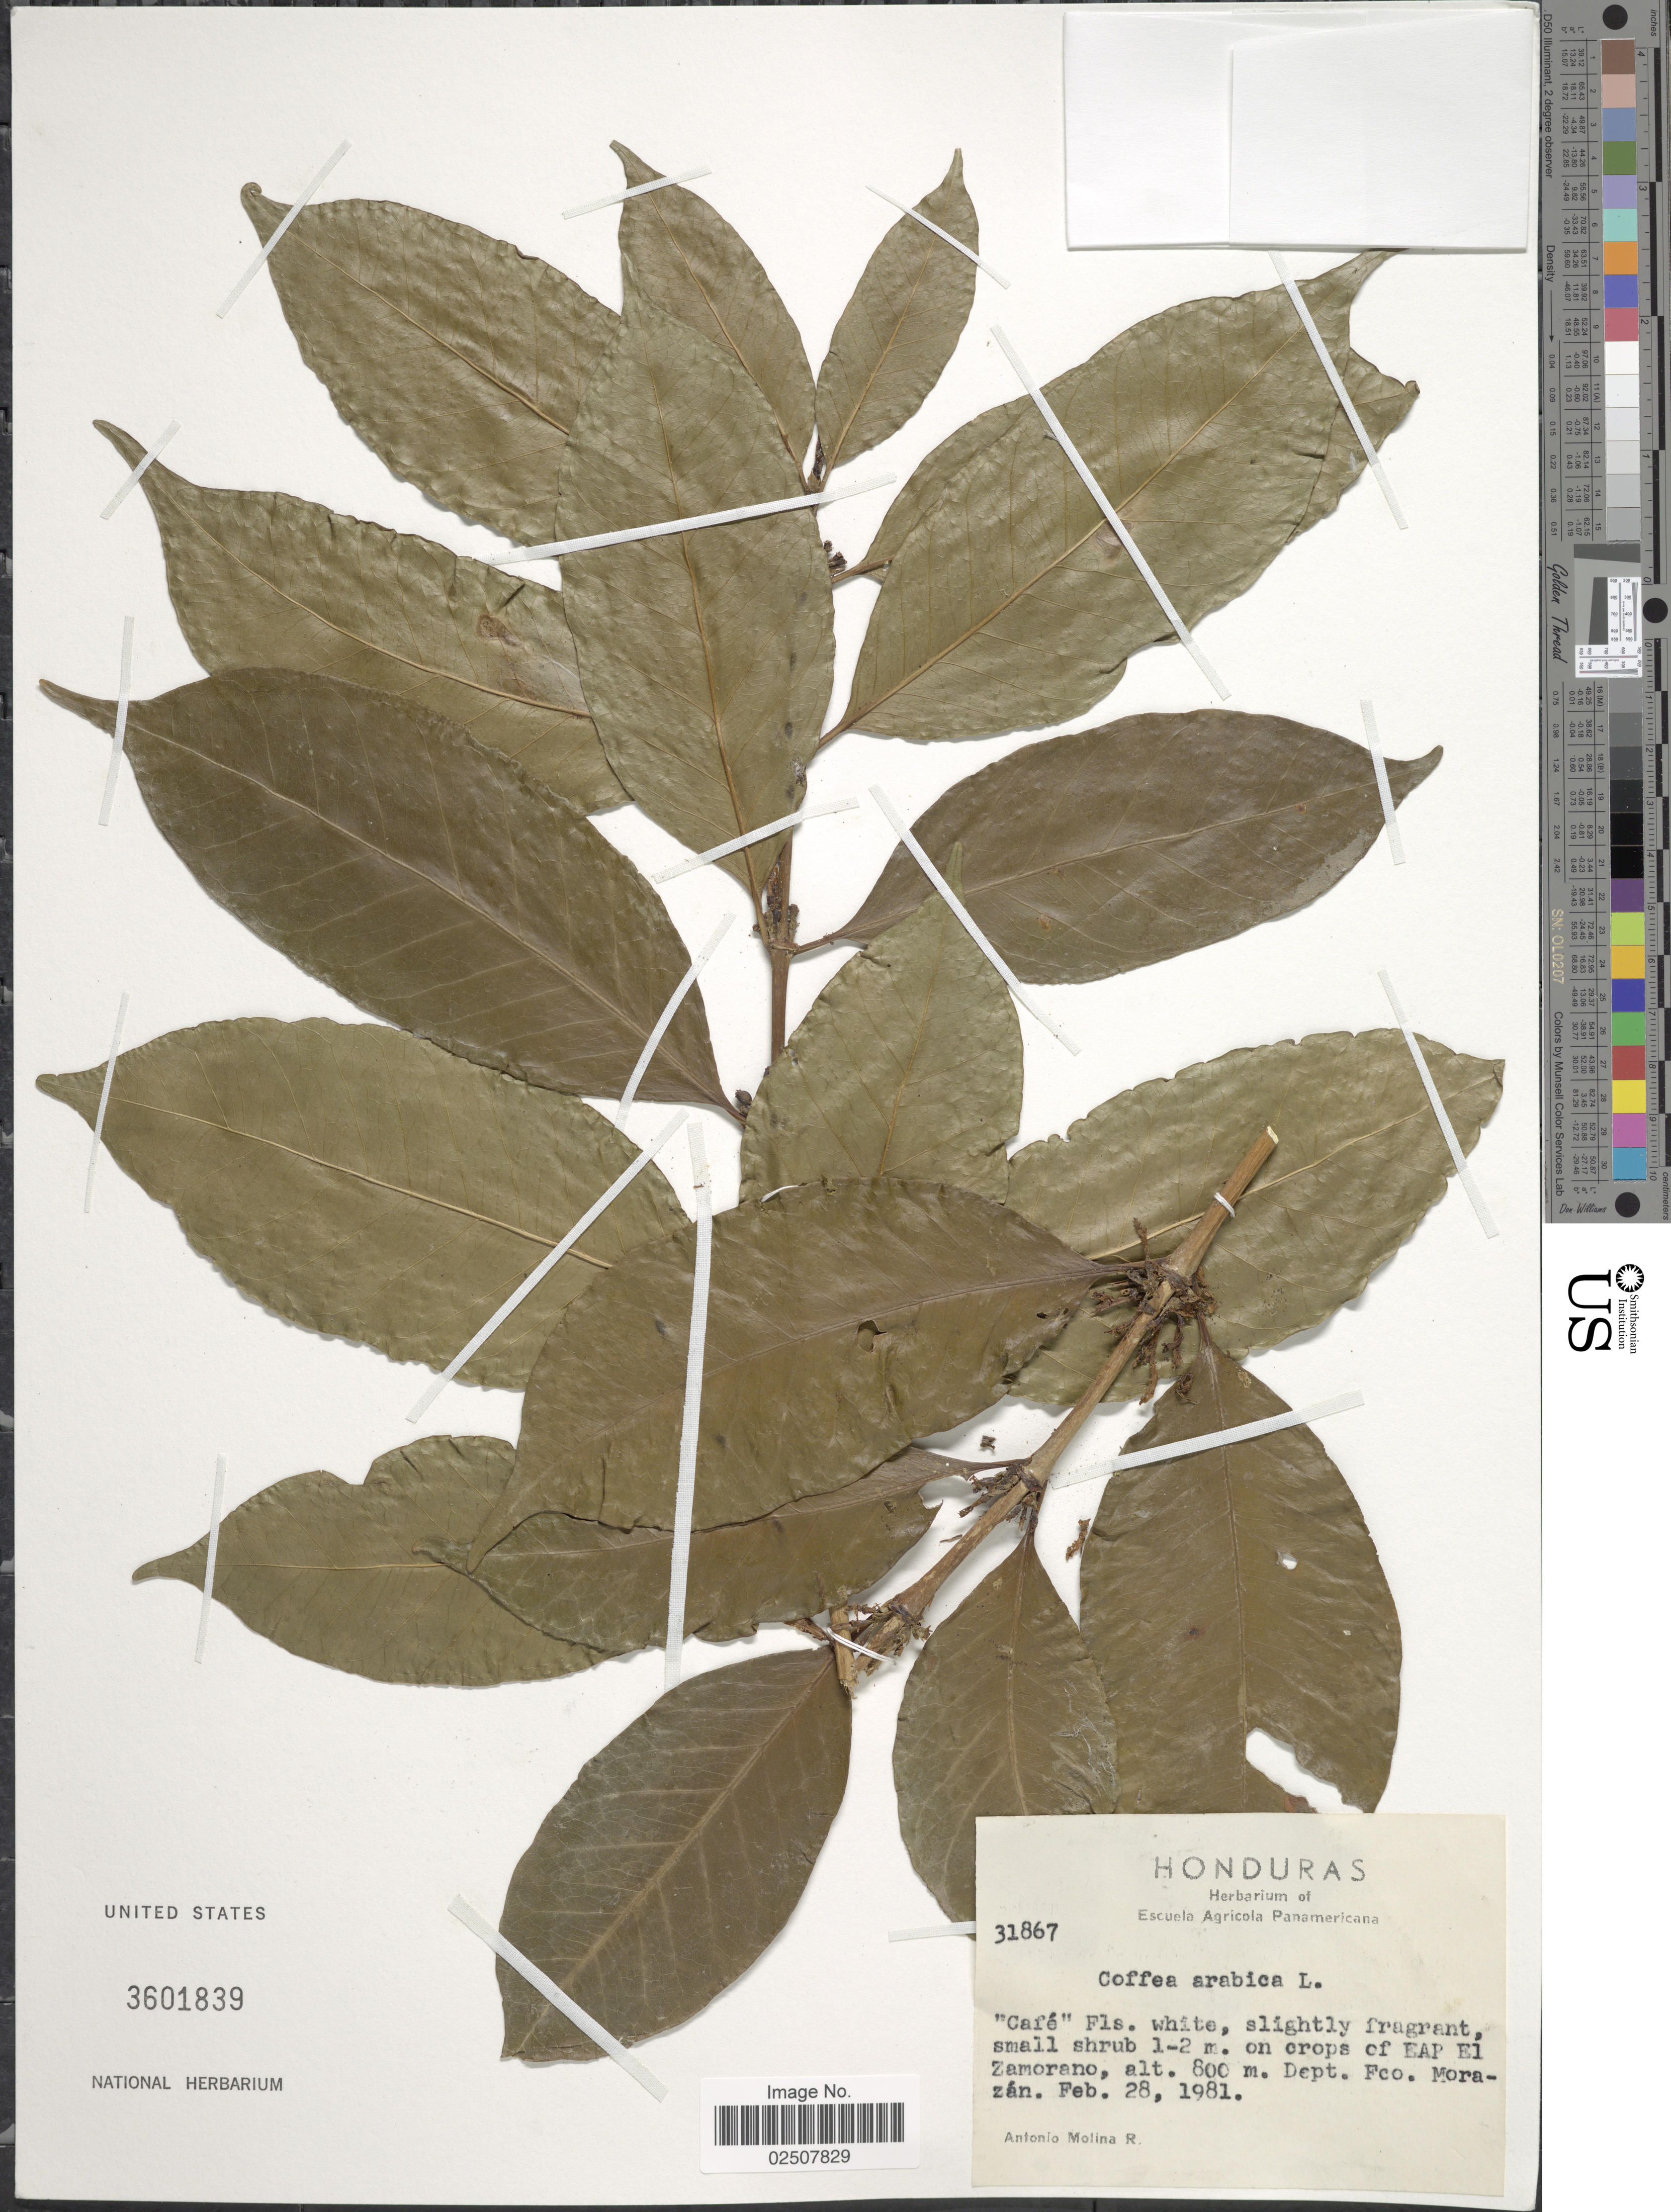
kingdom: Plantae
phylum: Tracheophyta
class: Magnoliopsida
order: Gentianales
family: Rubiaceae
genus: Coffea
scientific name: Coffea arabica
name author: L.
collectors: A. Molina R.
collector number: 31867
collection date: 1981-02-28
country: Honduras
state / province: Fco. Morazán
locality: On crops of EAP El Zamorano, Dept. Fco. Morazán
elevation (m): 800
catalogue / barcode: US 3601839